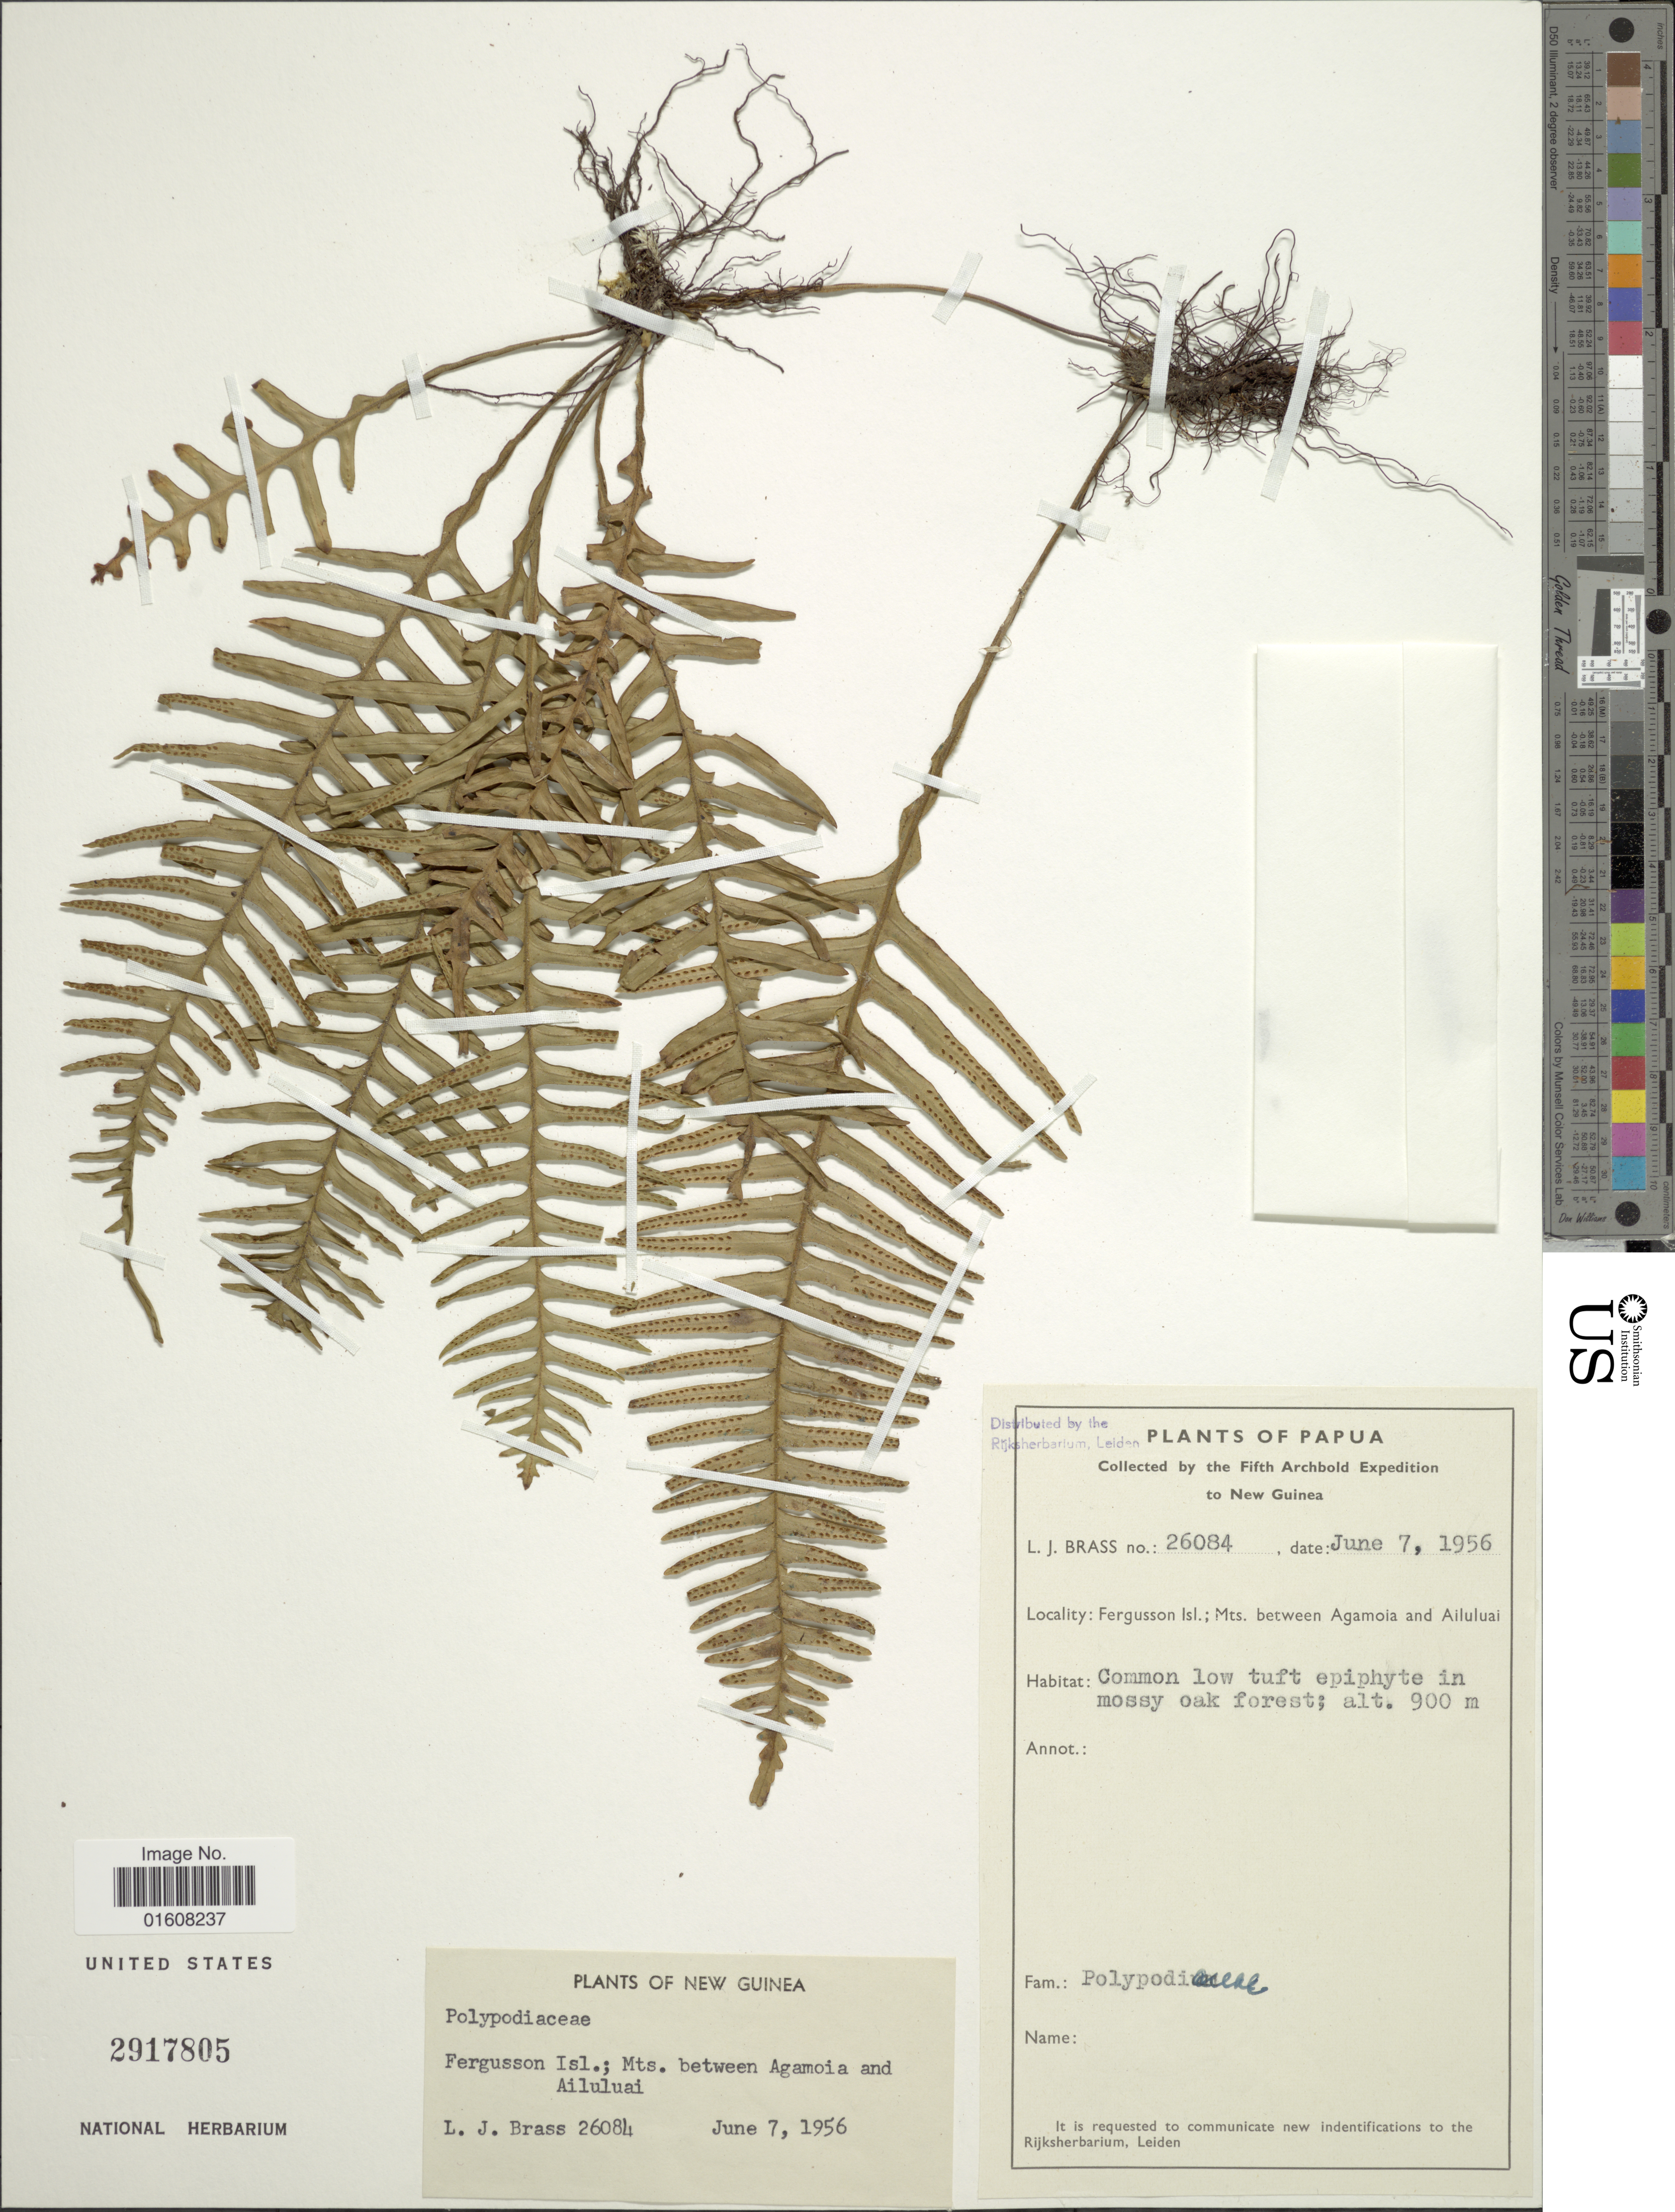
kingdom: Plantae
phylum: Tracheophyta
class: Polypodiopsida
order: Polypodiales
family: Polypodiaceae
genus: Grammitis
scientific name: Grammitis sp.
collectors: L. J. Brass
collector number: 26084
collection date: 1956-06-07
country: Papua New Guinea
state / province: Milne Bay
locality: Papua. New Guinea. Fergusson Isl.; Mts. between Agamoia and Ailuluai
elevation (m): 900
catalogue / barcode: US 2917805